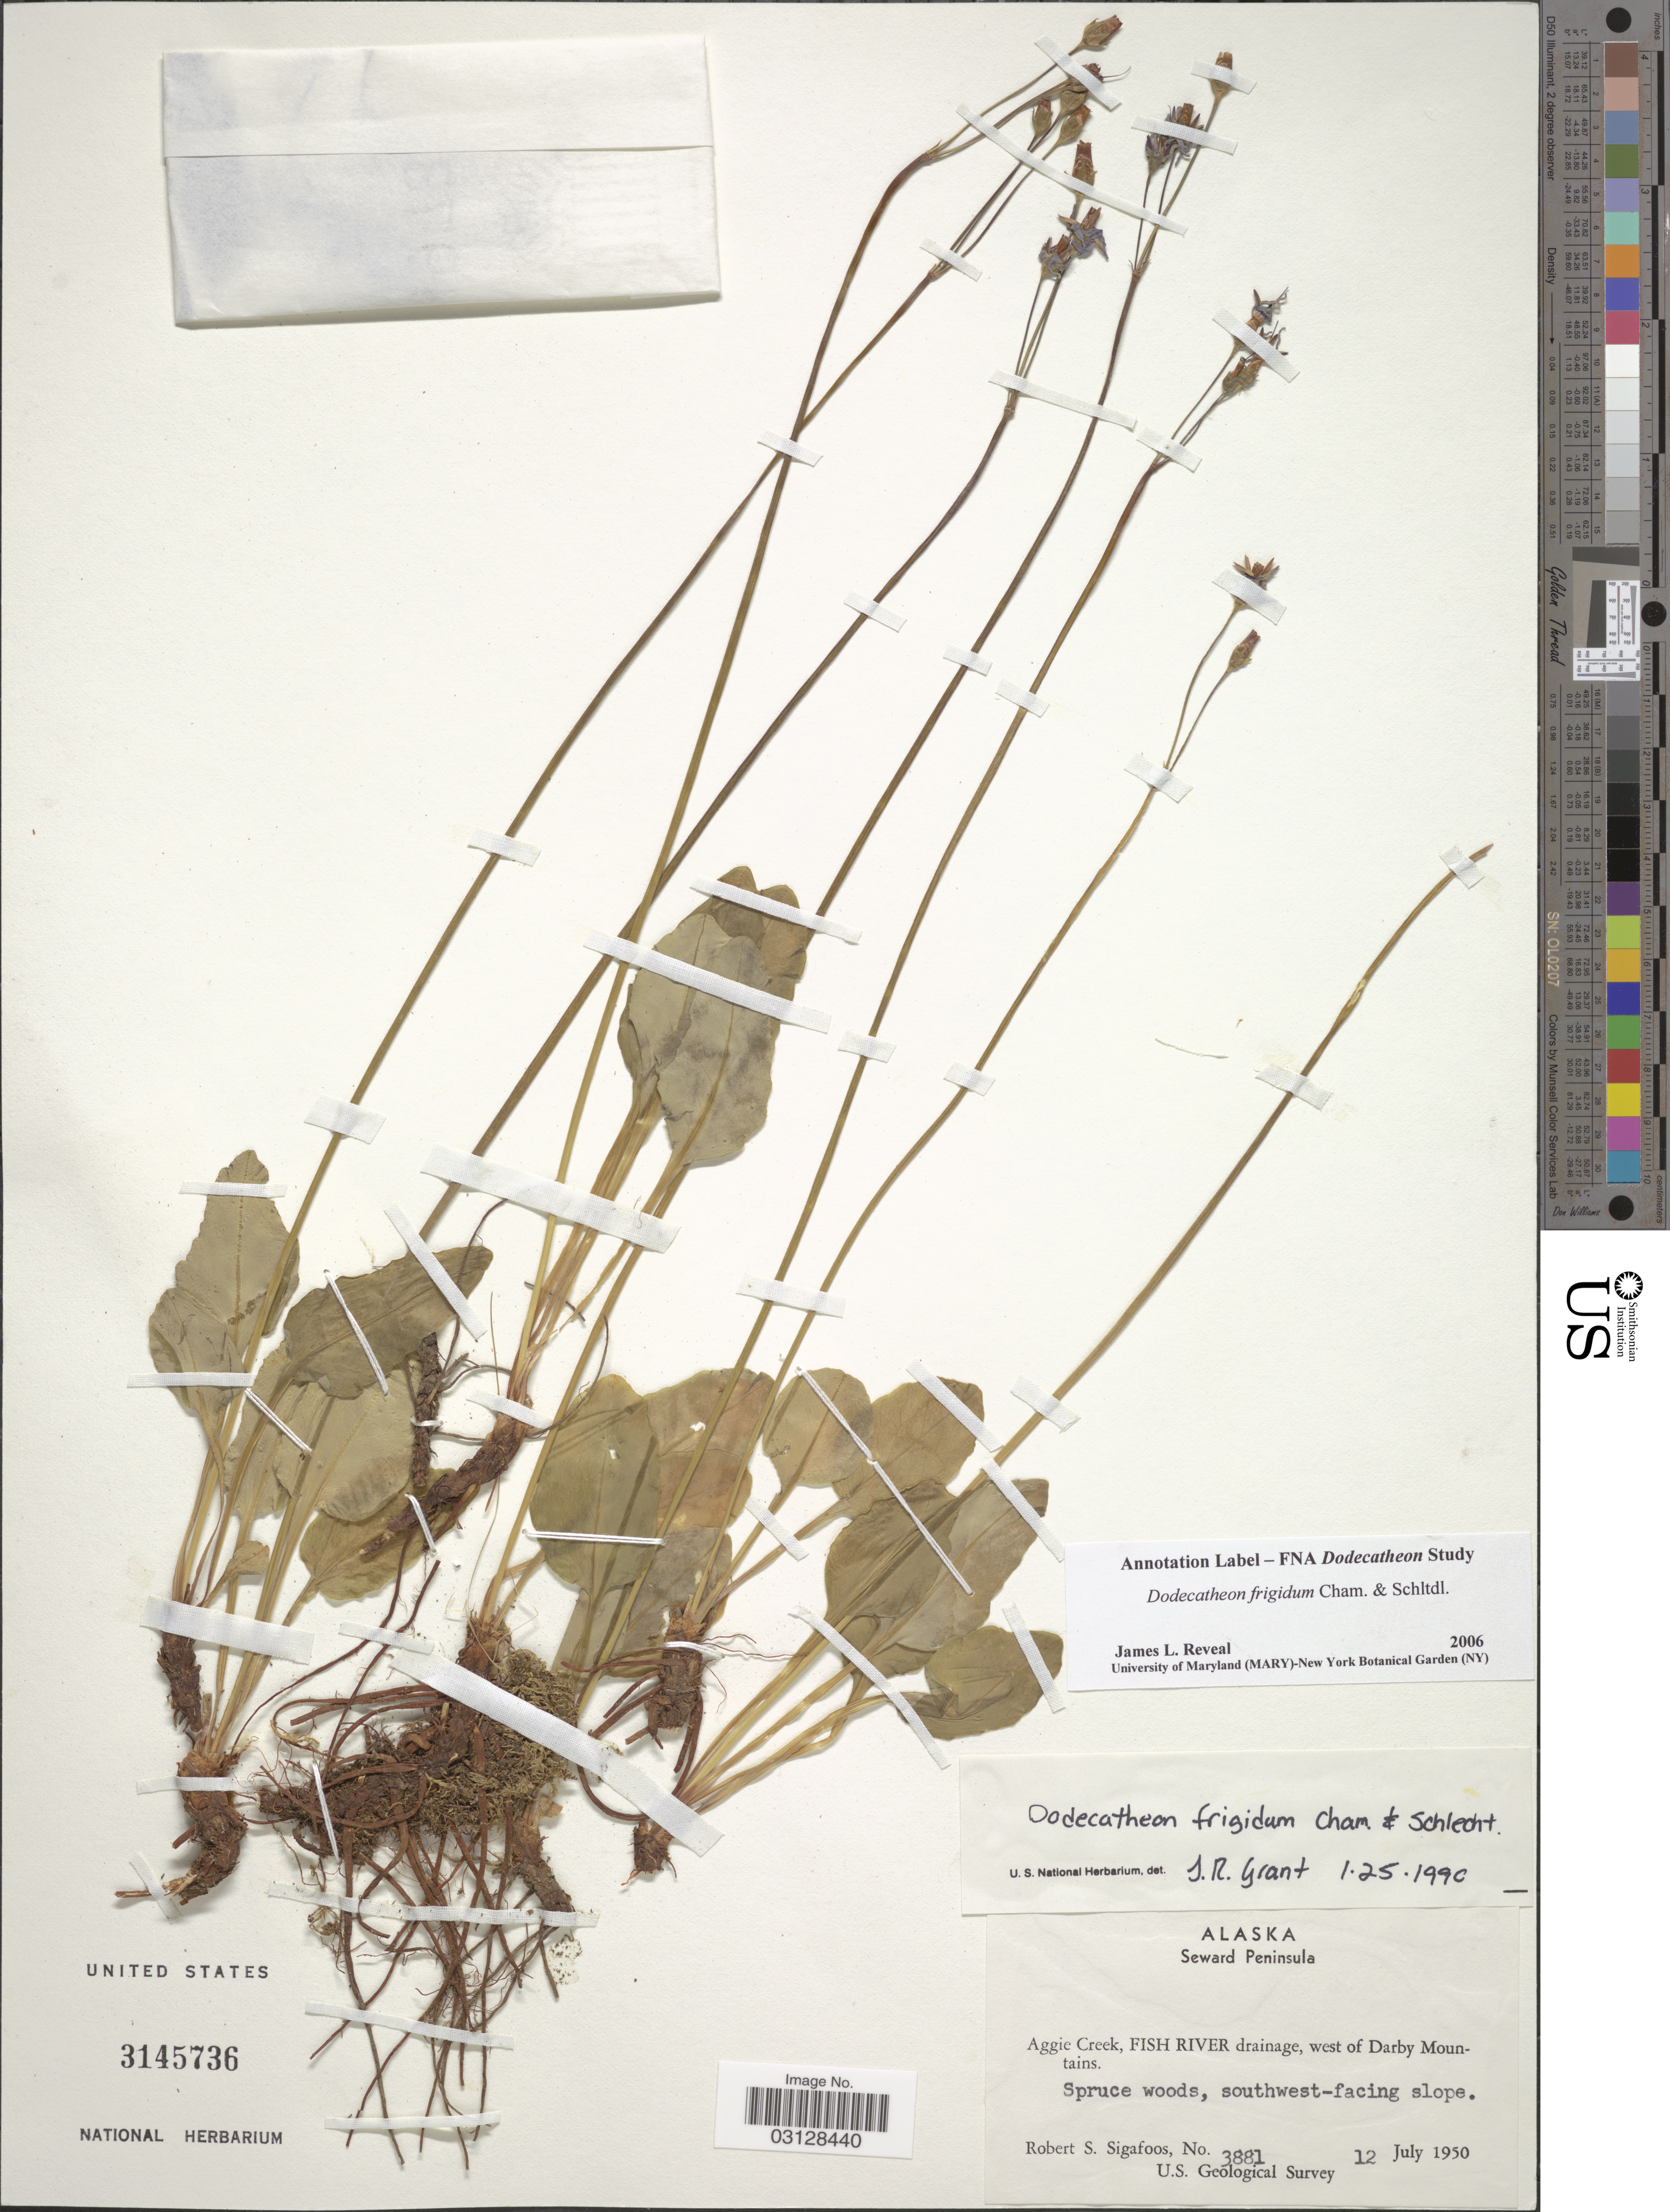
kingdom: Plantae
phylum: Tracheophyta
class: Magnoliopsida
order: Ericales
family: Primulaceae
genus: Dodecatheon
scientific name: Dodecatheon frigidum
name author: Cham. & Schltdl.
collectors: R. Sigafoos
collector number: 3881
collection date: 1950-07-12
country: United States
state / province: Alaska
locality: Seward Peninsula. Aggie Creek, Fish River drainage, west of Darby Mountains.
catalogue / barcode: US 3145736